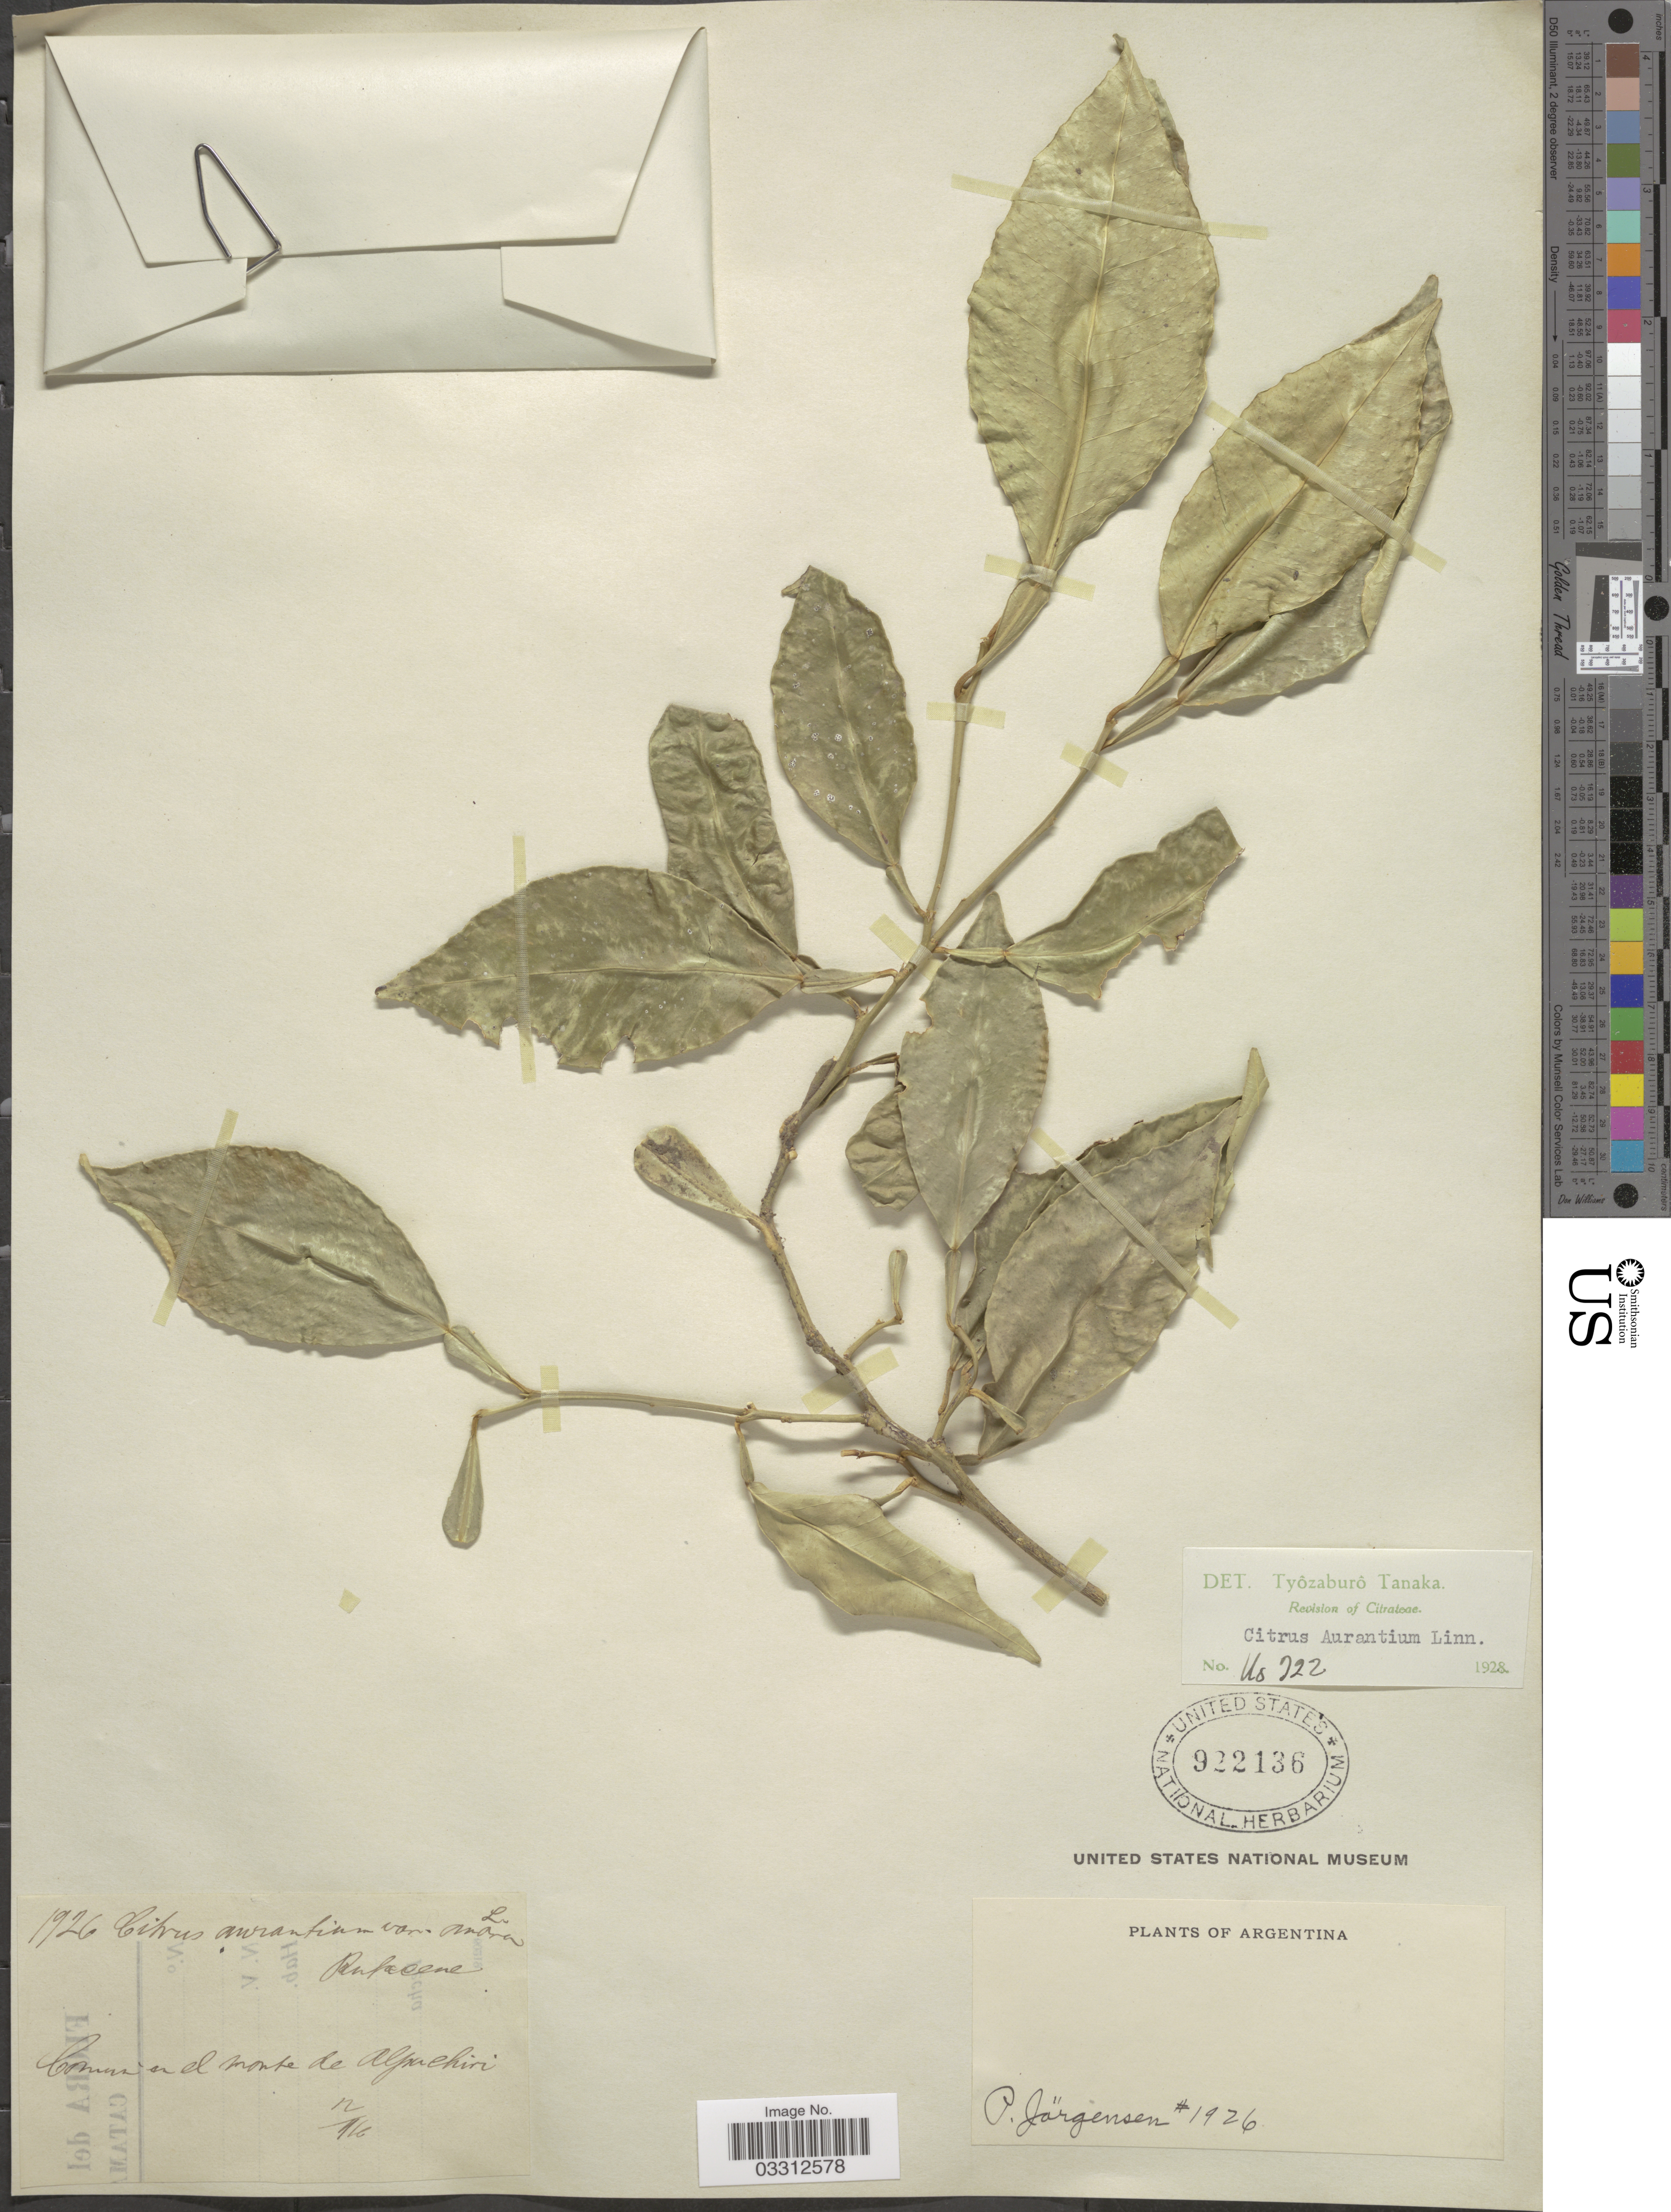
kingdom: Plantae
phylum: Tracheophyta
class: Magnoliopsida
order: Sapindales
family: Rutaceae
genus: Citrus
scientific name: Citrus x aurantium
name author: L.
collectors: P. Jörgensen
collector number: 1926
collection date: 1916-12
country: Argentina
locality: Comun en el monte de Alpachiri.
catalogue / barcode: US 922136